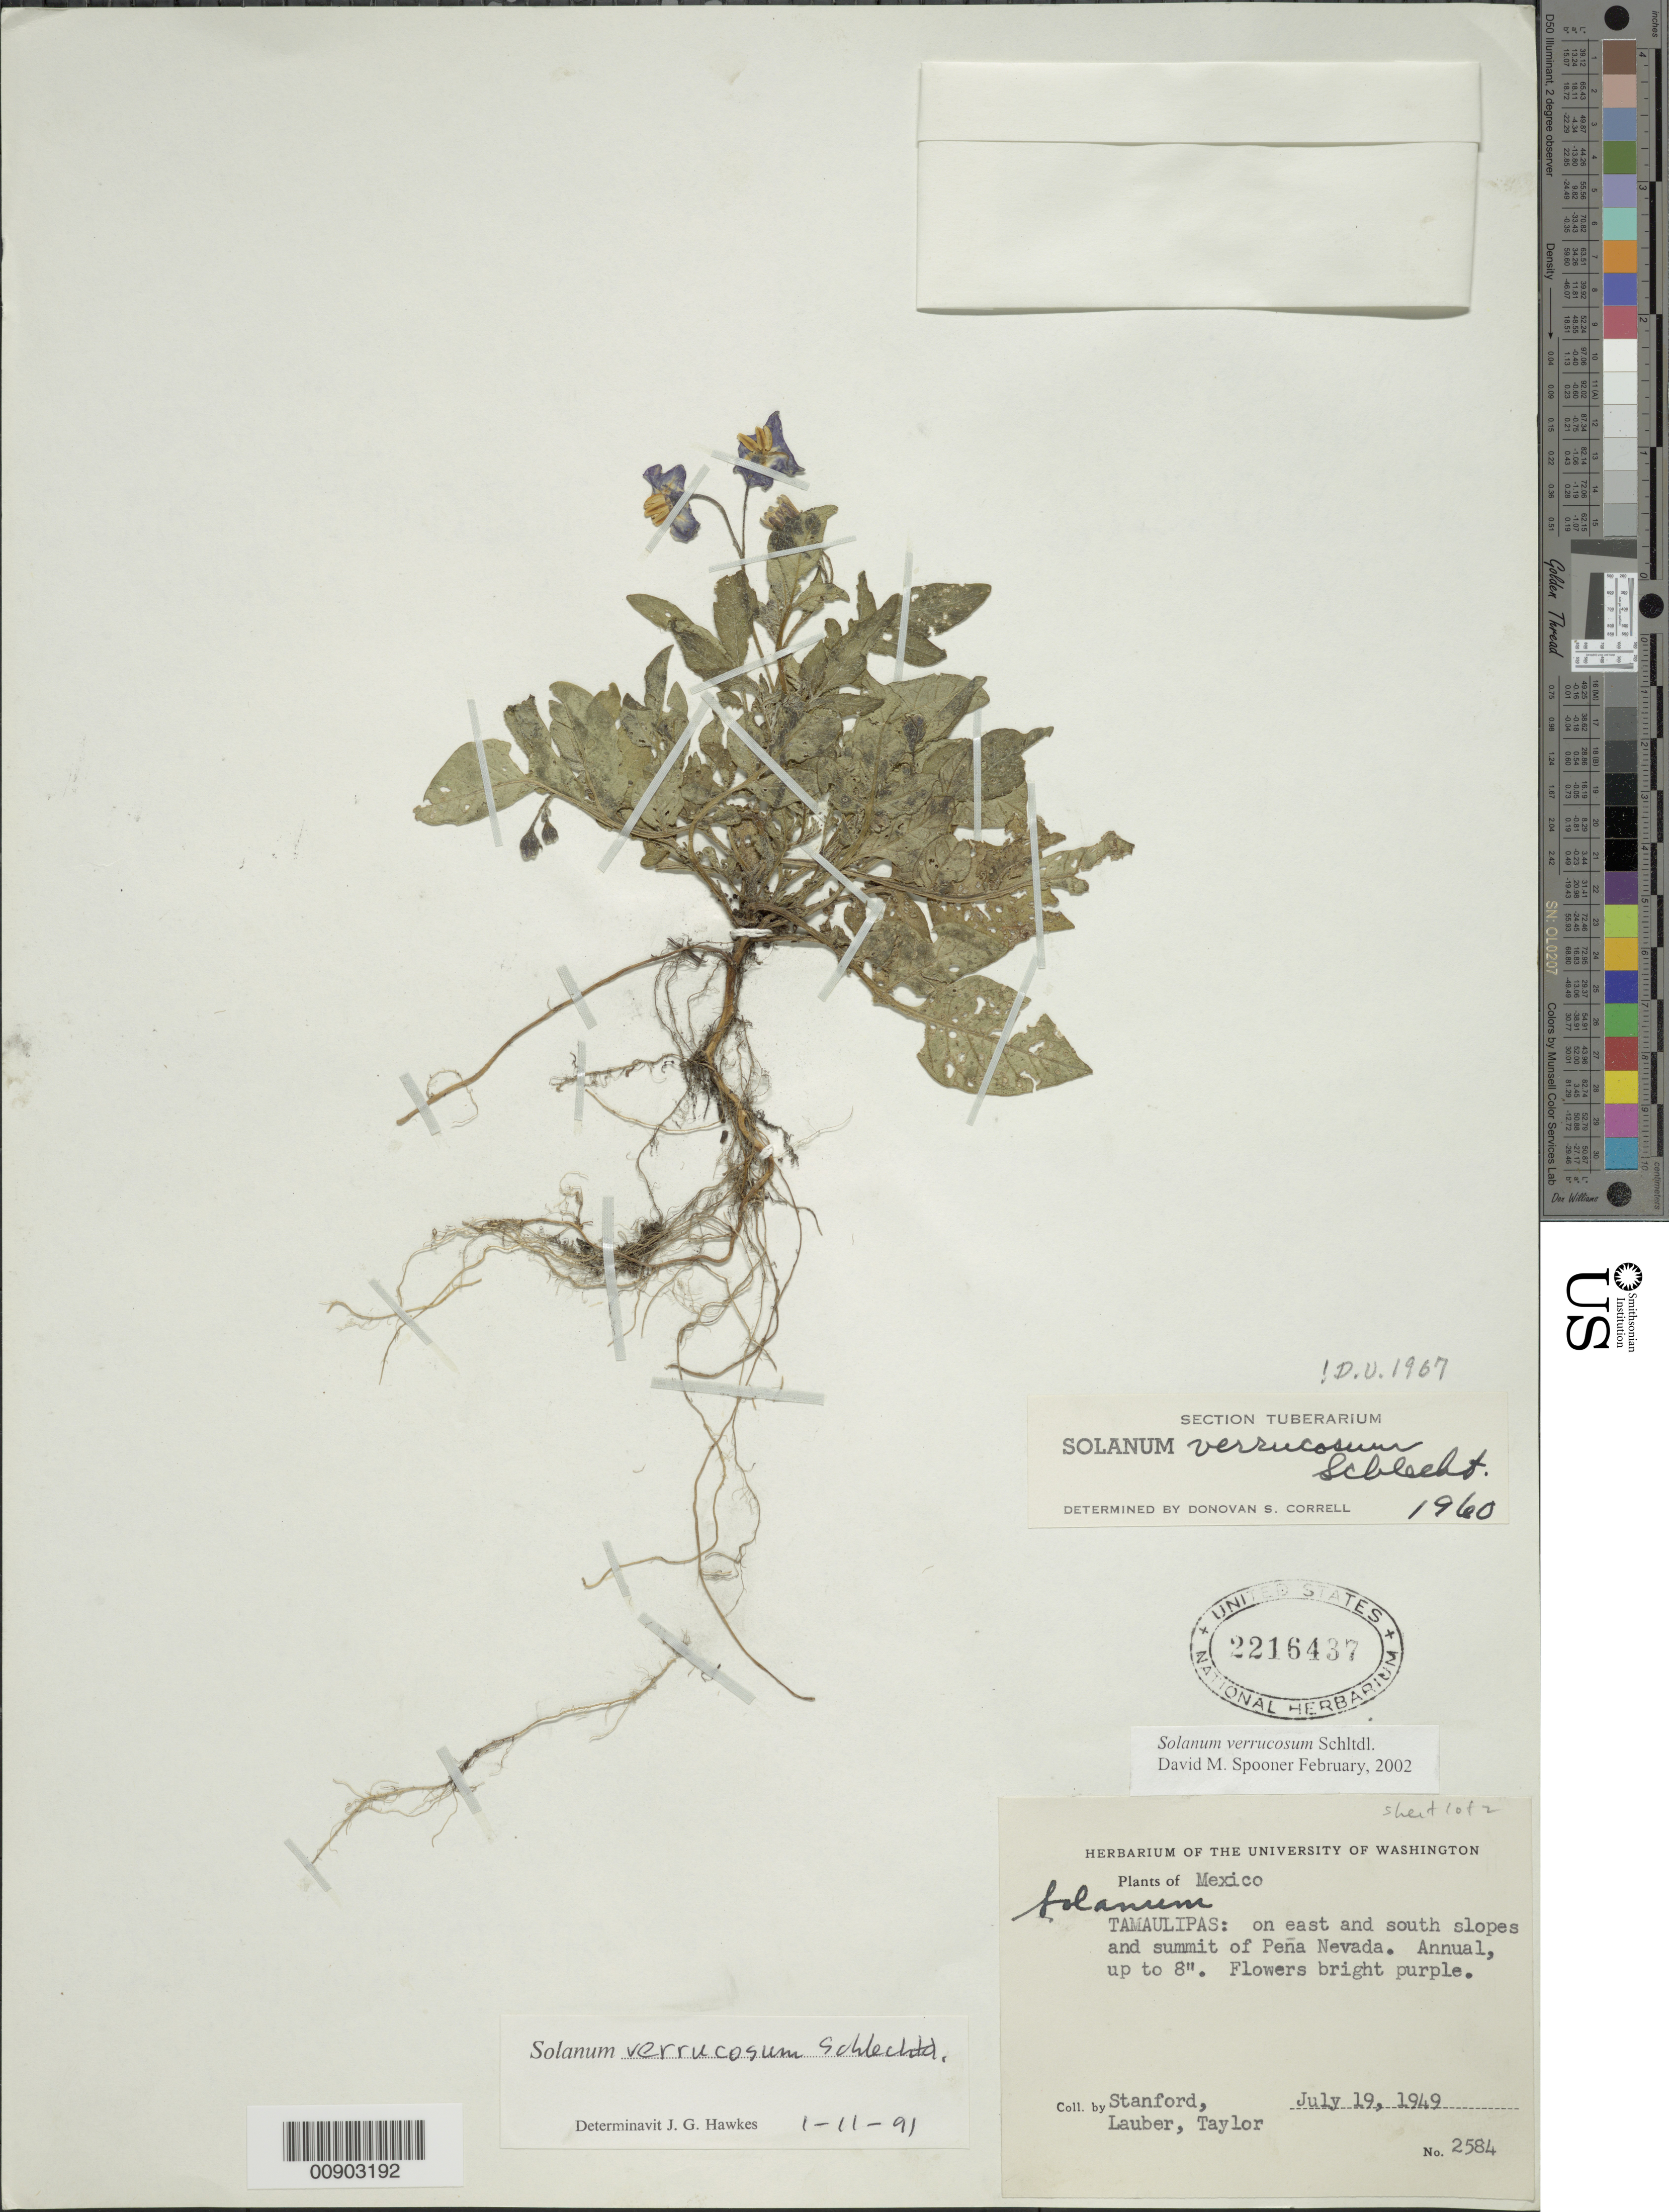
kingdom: Plantae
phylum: Tracheophyta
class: Magnoliopsida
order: Solanales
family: Solanaceae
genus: Solanum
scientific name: Solanum verrucosum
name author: Schltdl.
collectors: -. Stanford, Lauber, -- & -- Taylor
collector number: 2584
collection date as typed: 19 Jul 1949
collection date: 1949-07-19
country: Mexico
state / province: Tamaulipas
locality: On SE slopes and summit of Peña Nevada, Tamaulipas.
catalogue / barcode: US 2216437